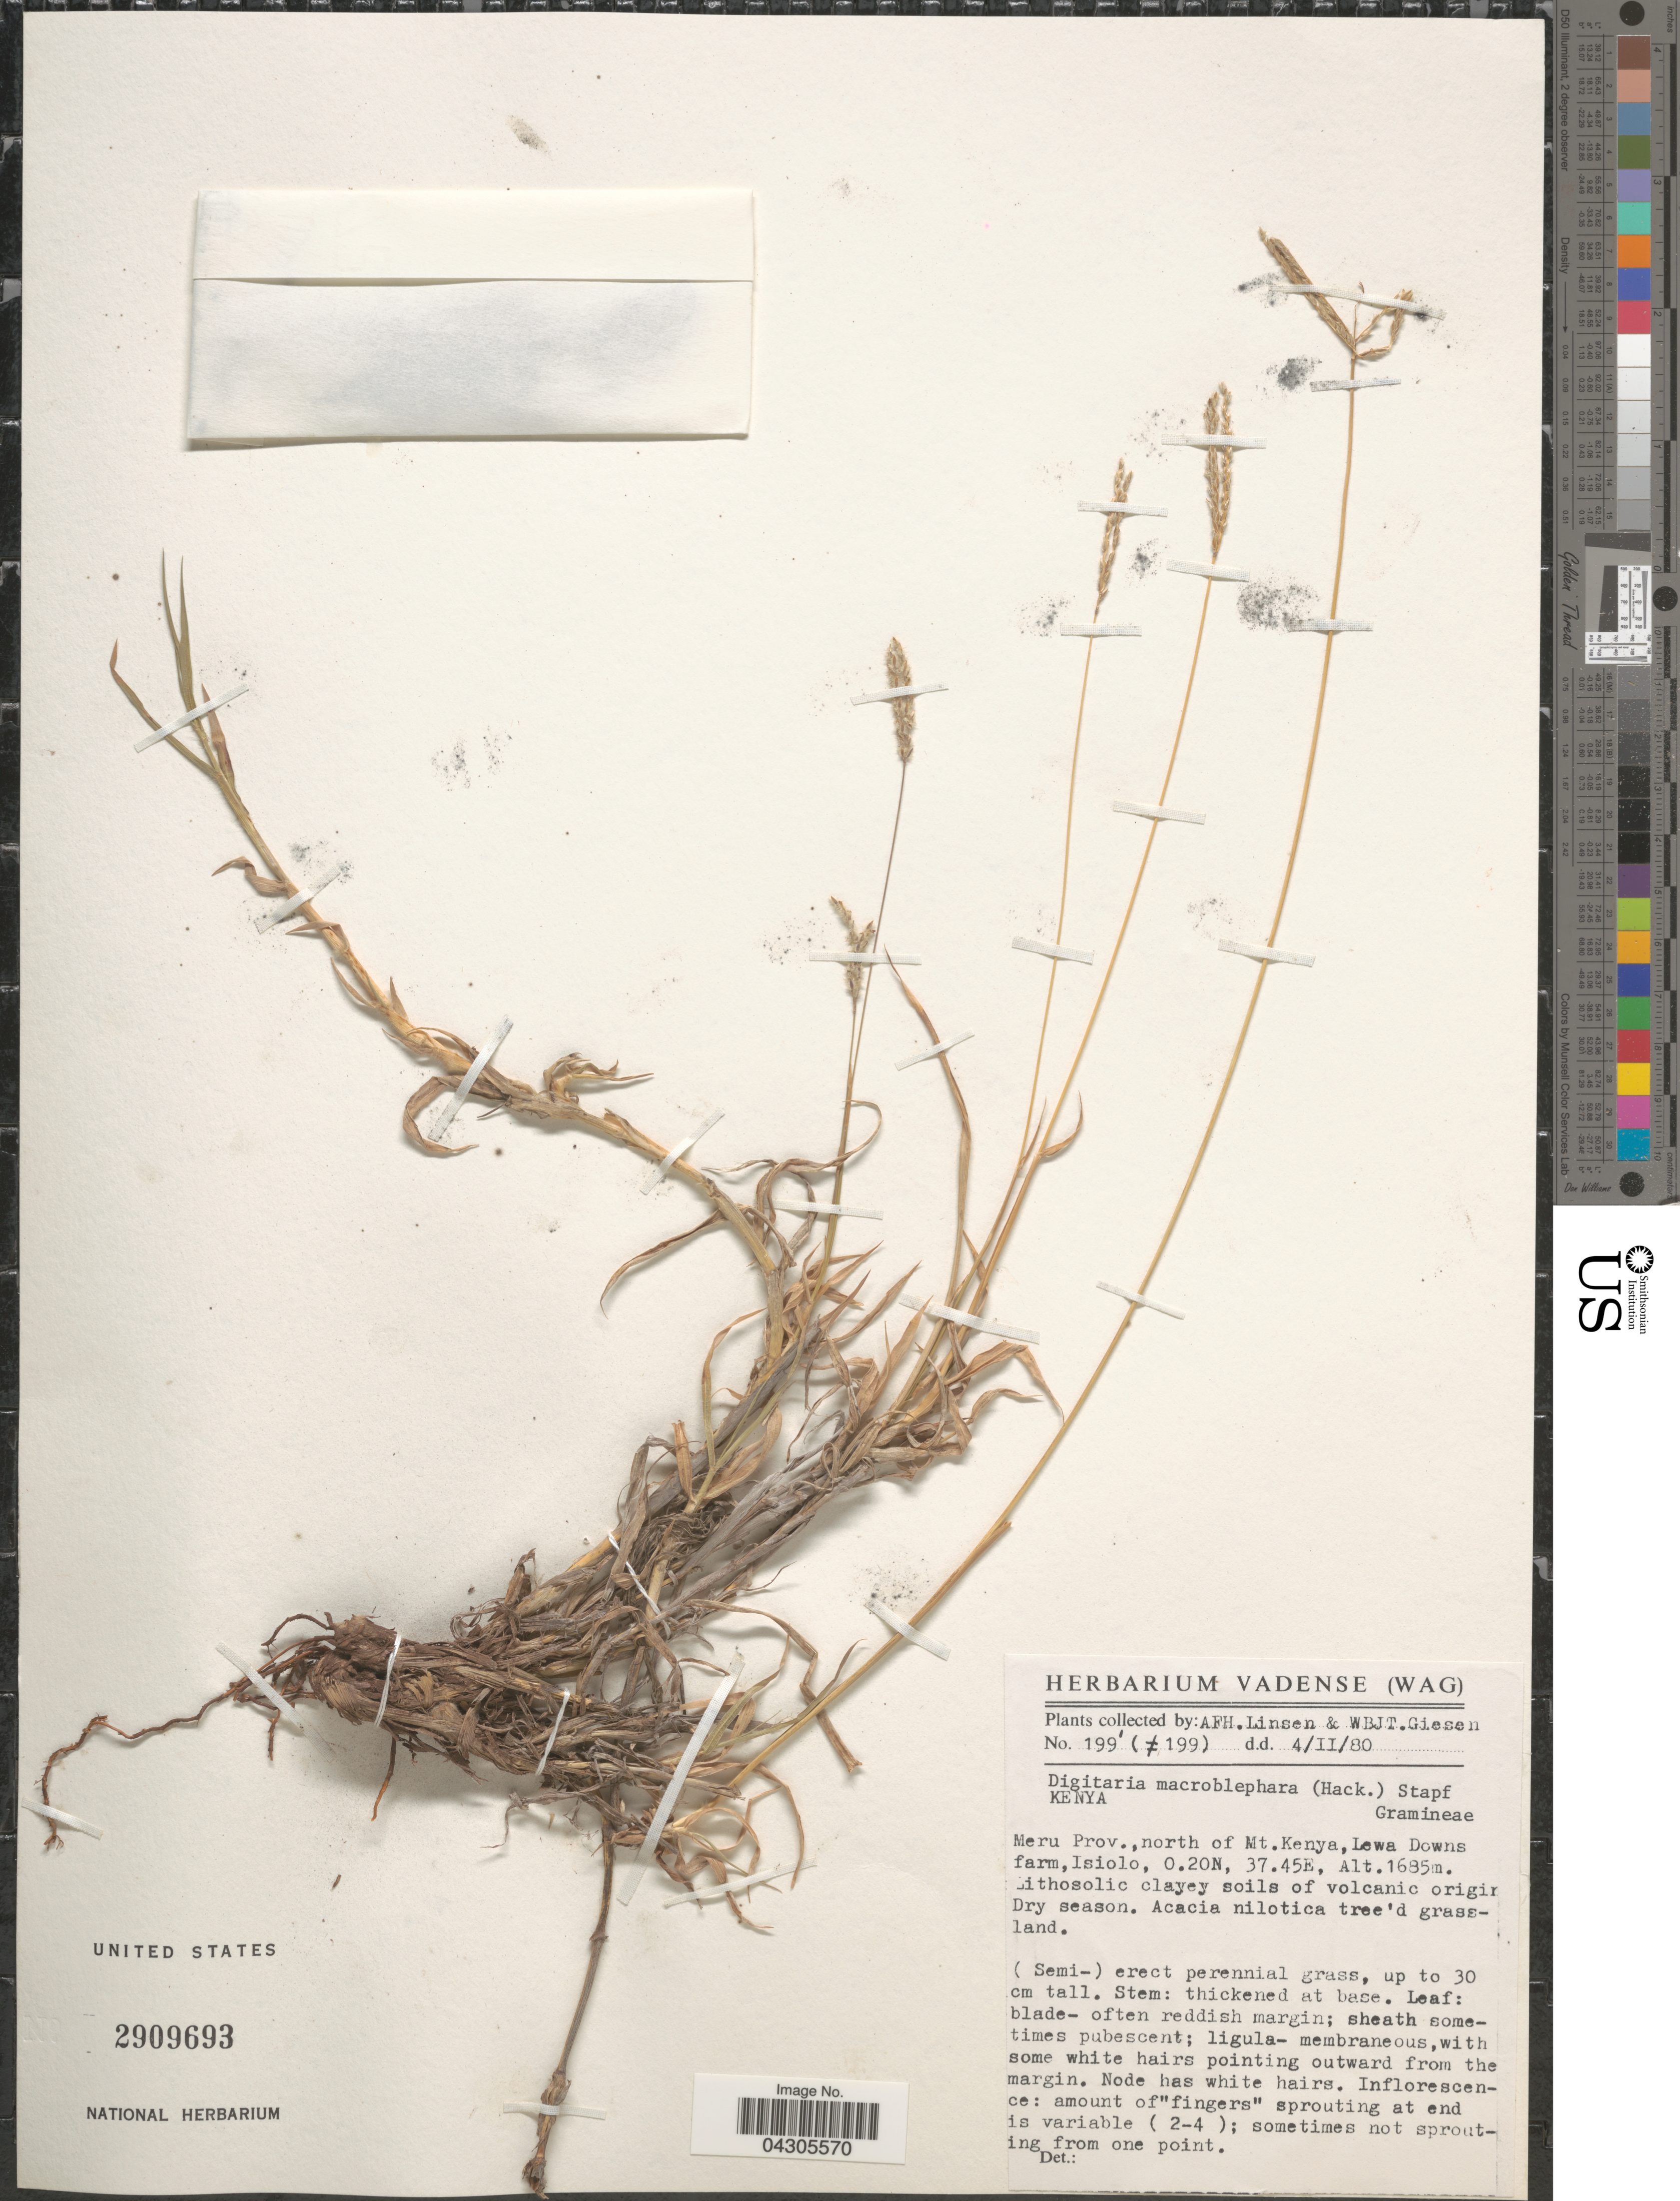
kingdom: Plantae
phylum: Tracheophyta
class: Liliopsida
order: Poales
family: Poaceae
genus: Digitaria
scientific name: Digitaria macroblephara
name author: (Hack.) Stapf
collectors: A. Linsen & W. Giesen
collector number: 199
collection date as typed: Transcribed d/m/y: 4/2/80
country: Kenya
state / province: Meru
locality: North of Mt. Kenya, Lewa Downs farm, Isiolo.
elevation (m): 1685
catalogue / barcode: US 2909693